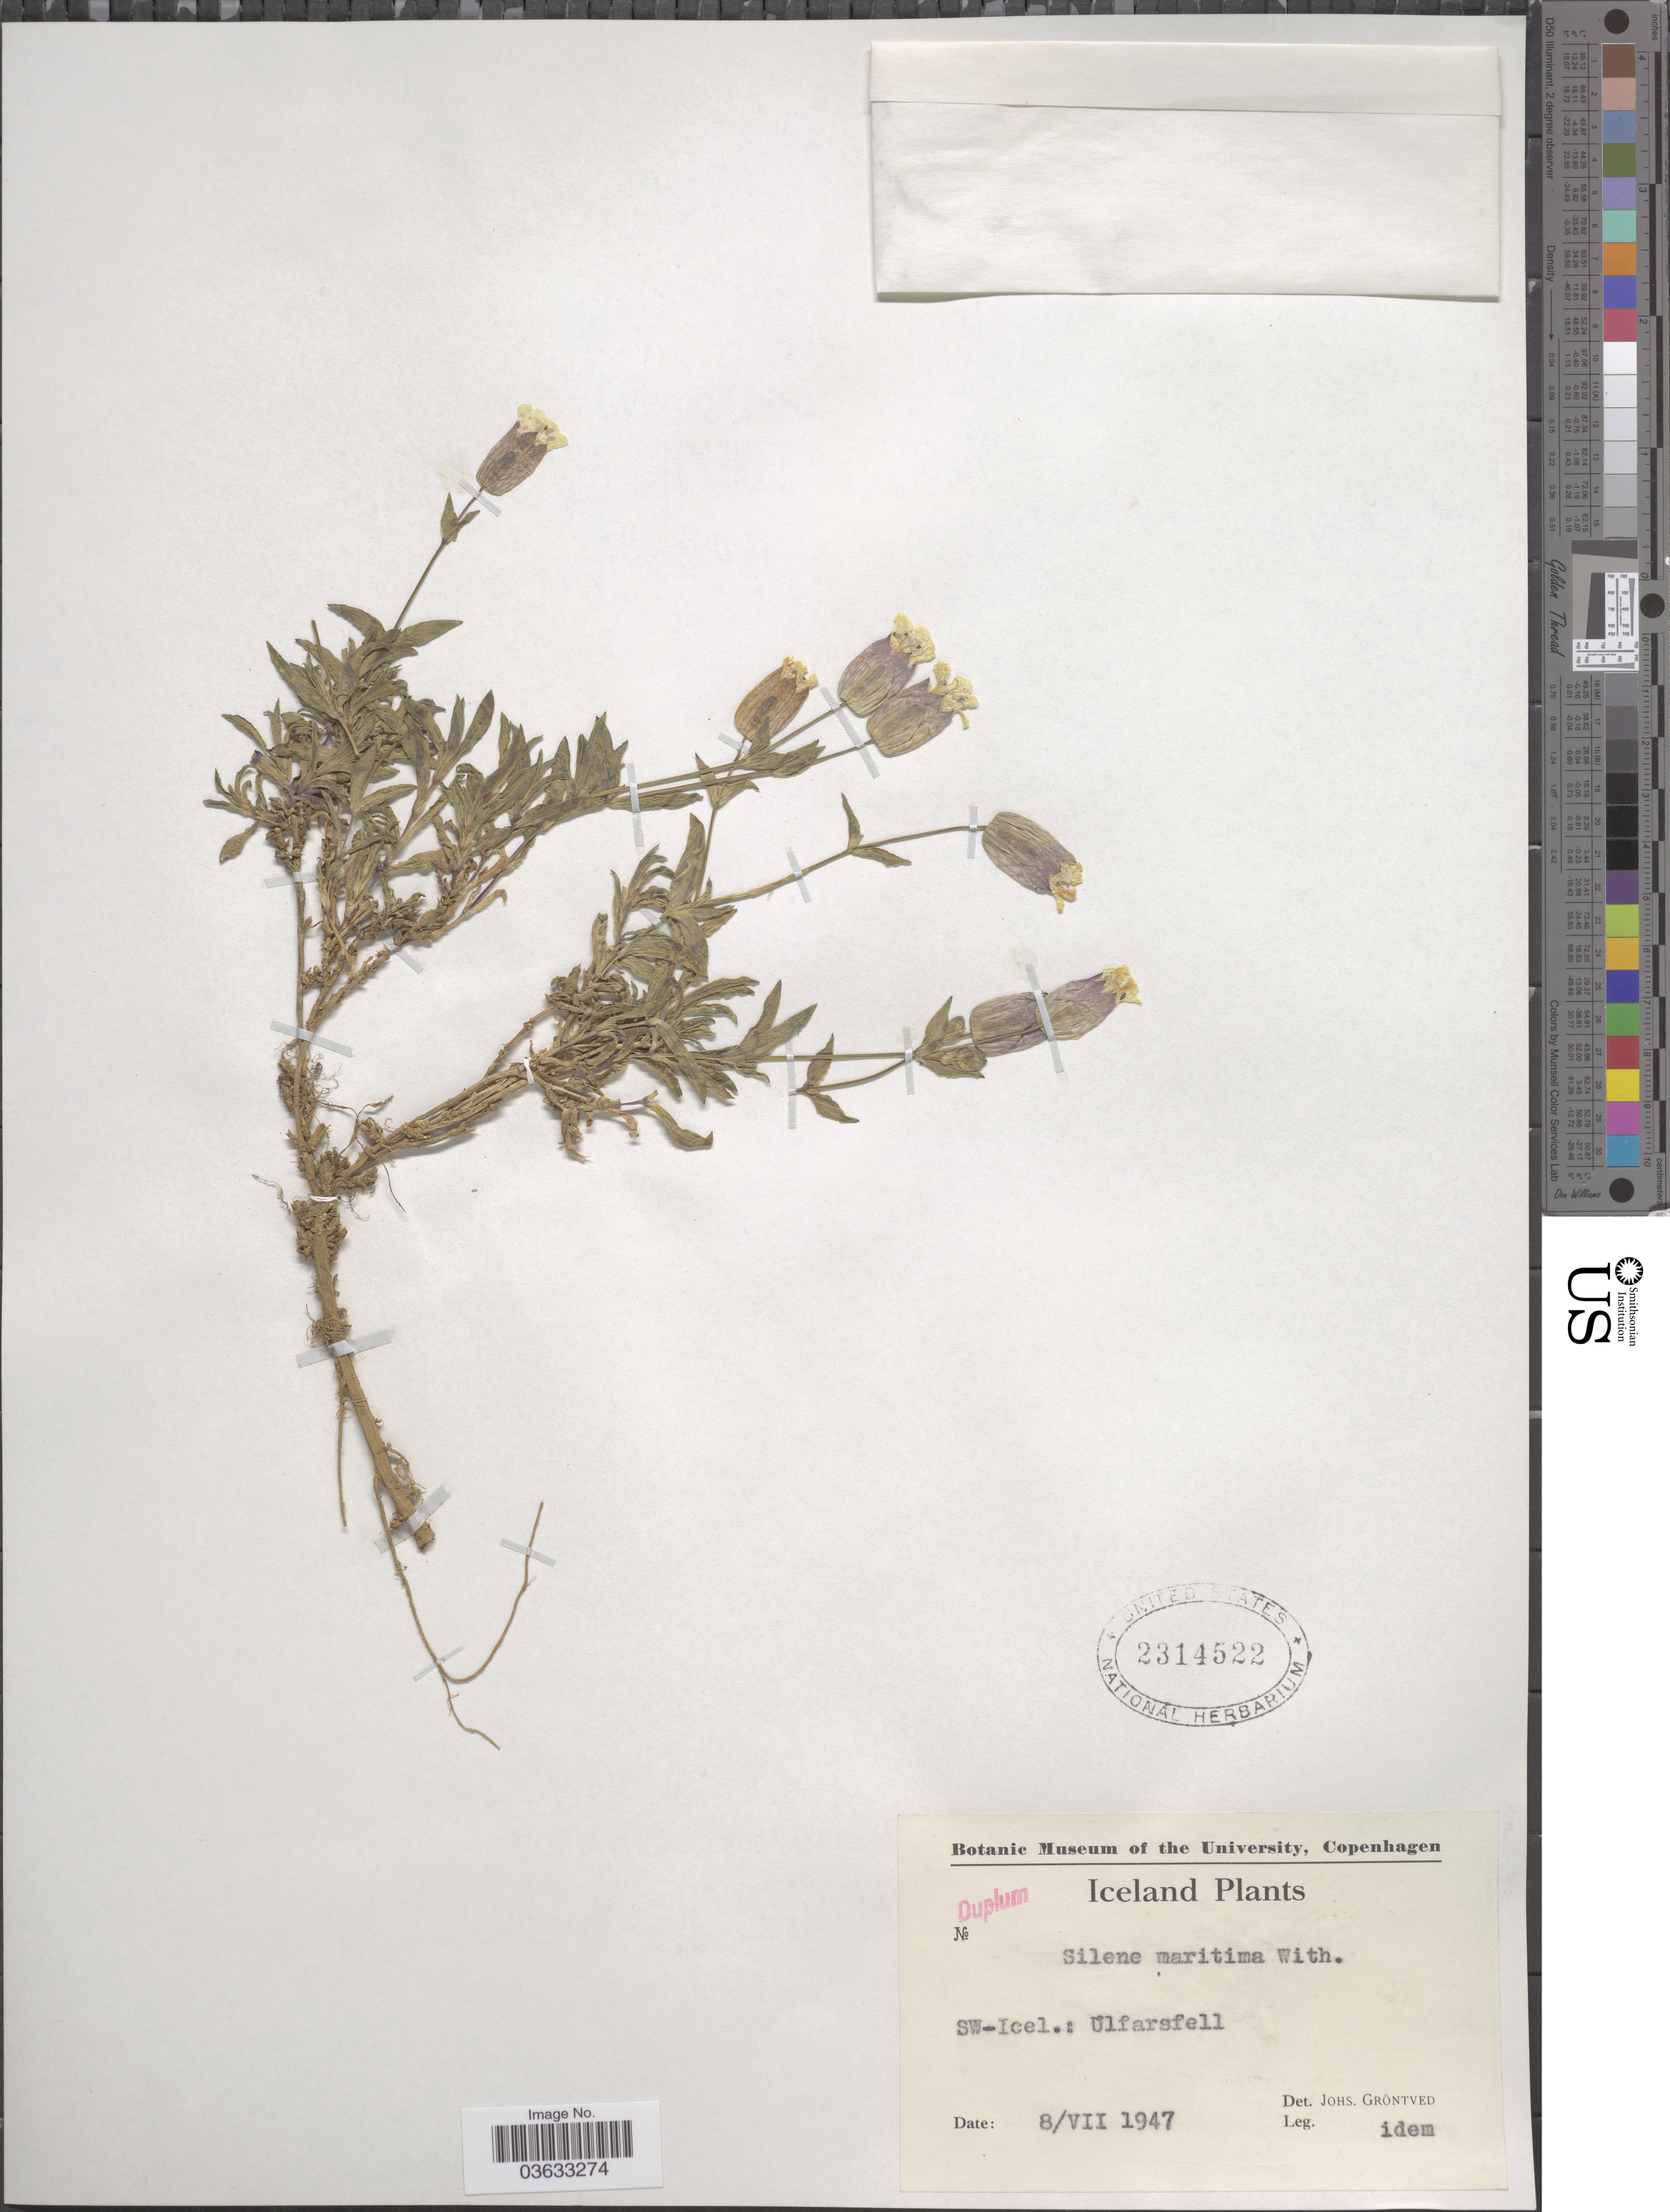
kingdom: Plantae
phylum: Tracheophyta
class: Magnoliopsida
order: Caryophyllales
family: Caryophyllaceae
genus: Silene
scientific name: Silene maritima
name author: With.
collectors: J. Gröntved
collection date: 1947-07-08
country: Iceland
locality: SW.Icel.: Ulfarsfell.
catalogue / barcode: US 2314522